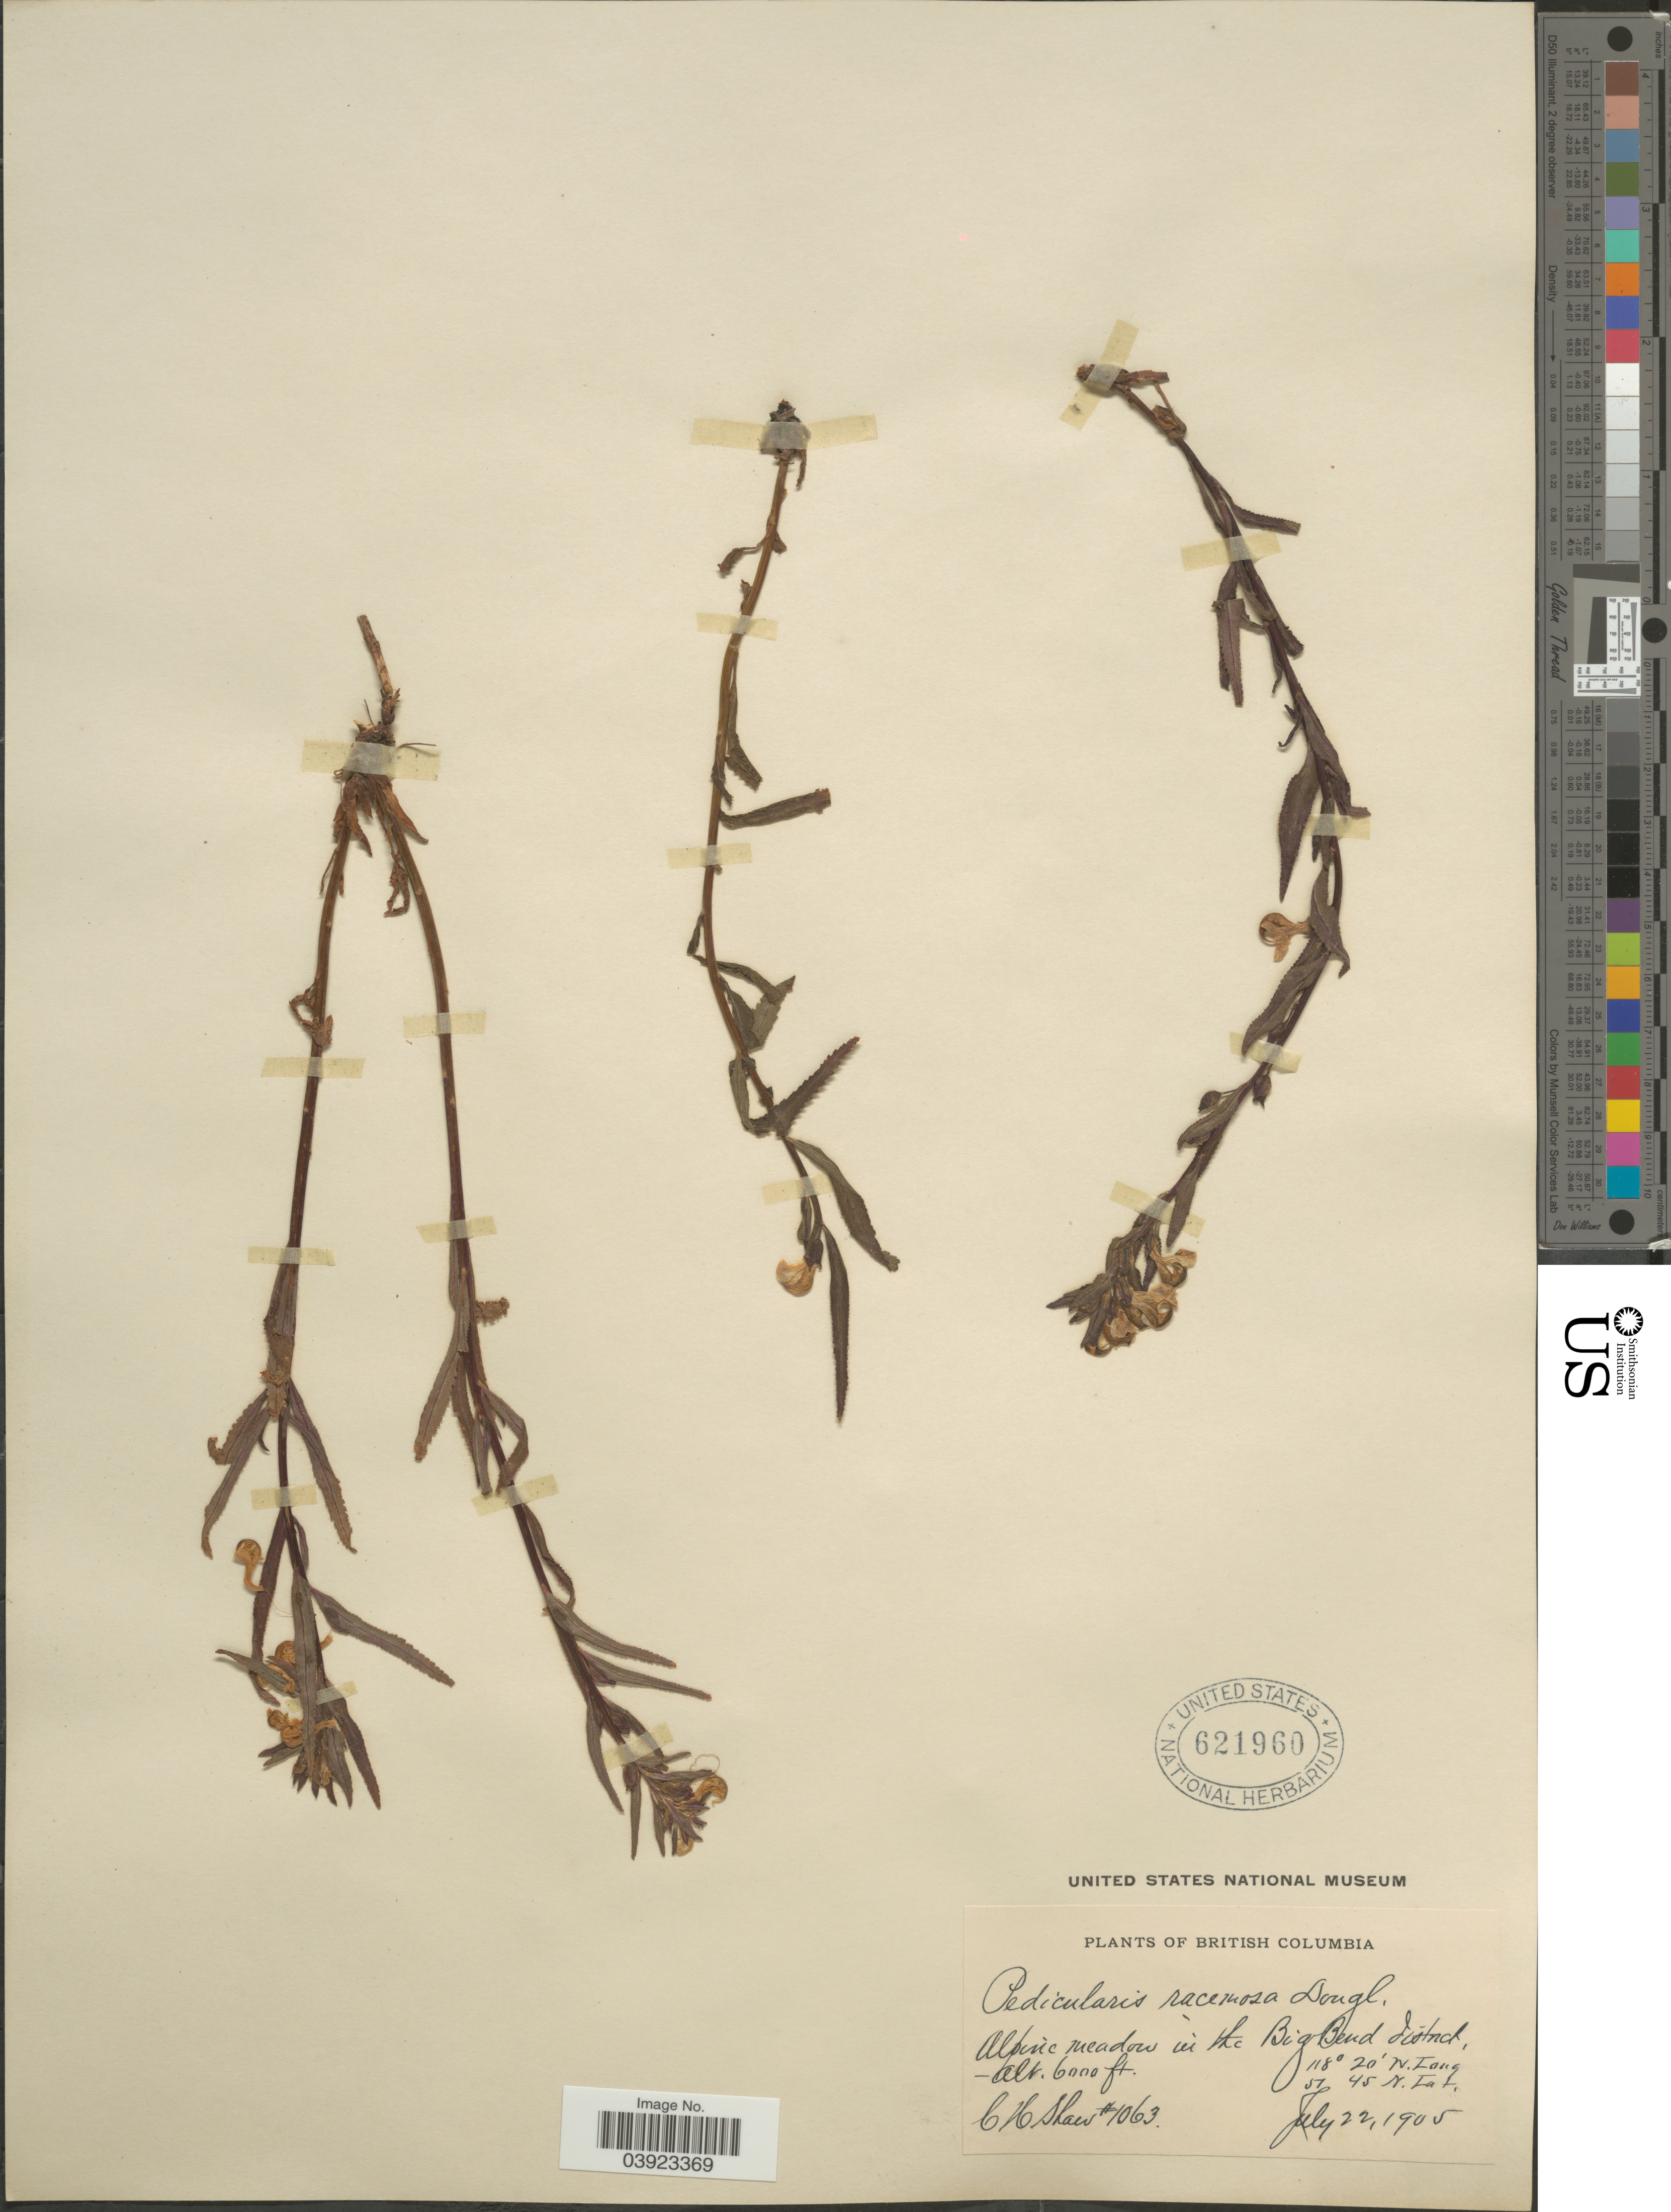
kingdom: Plantae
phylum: Tracheophyta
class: Magnoliopsida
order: Lamiales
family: Orobanchaceae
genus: Pedicularis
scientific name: Pedicularis racemosa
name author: Douglas ex Benth.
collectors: C. H. Shaw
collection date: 1905-07-22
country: Canada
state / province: British Columbia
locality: In the Big Bend district.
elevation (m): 1829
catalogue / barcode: US 621960